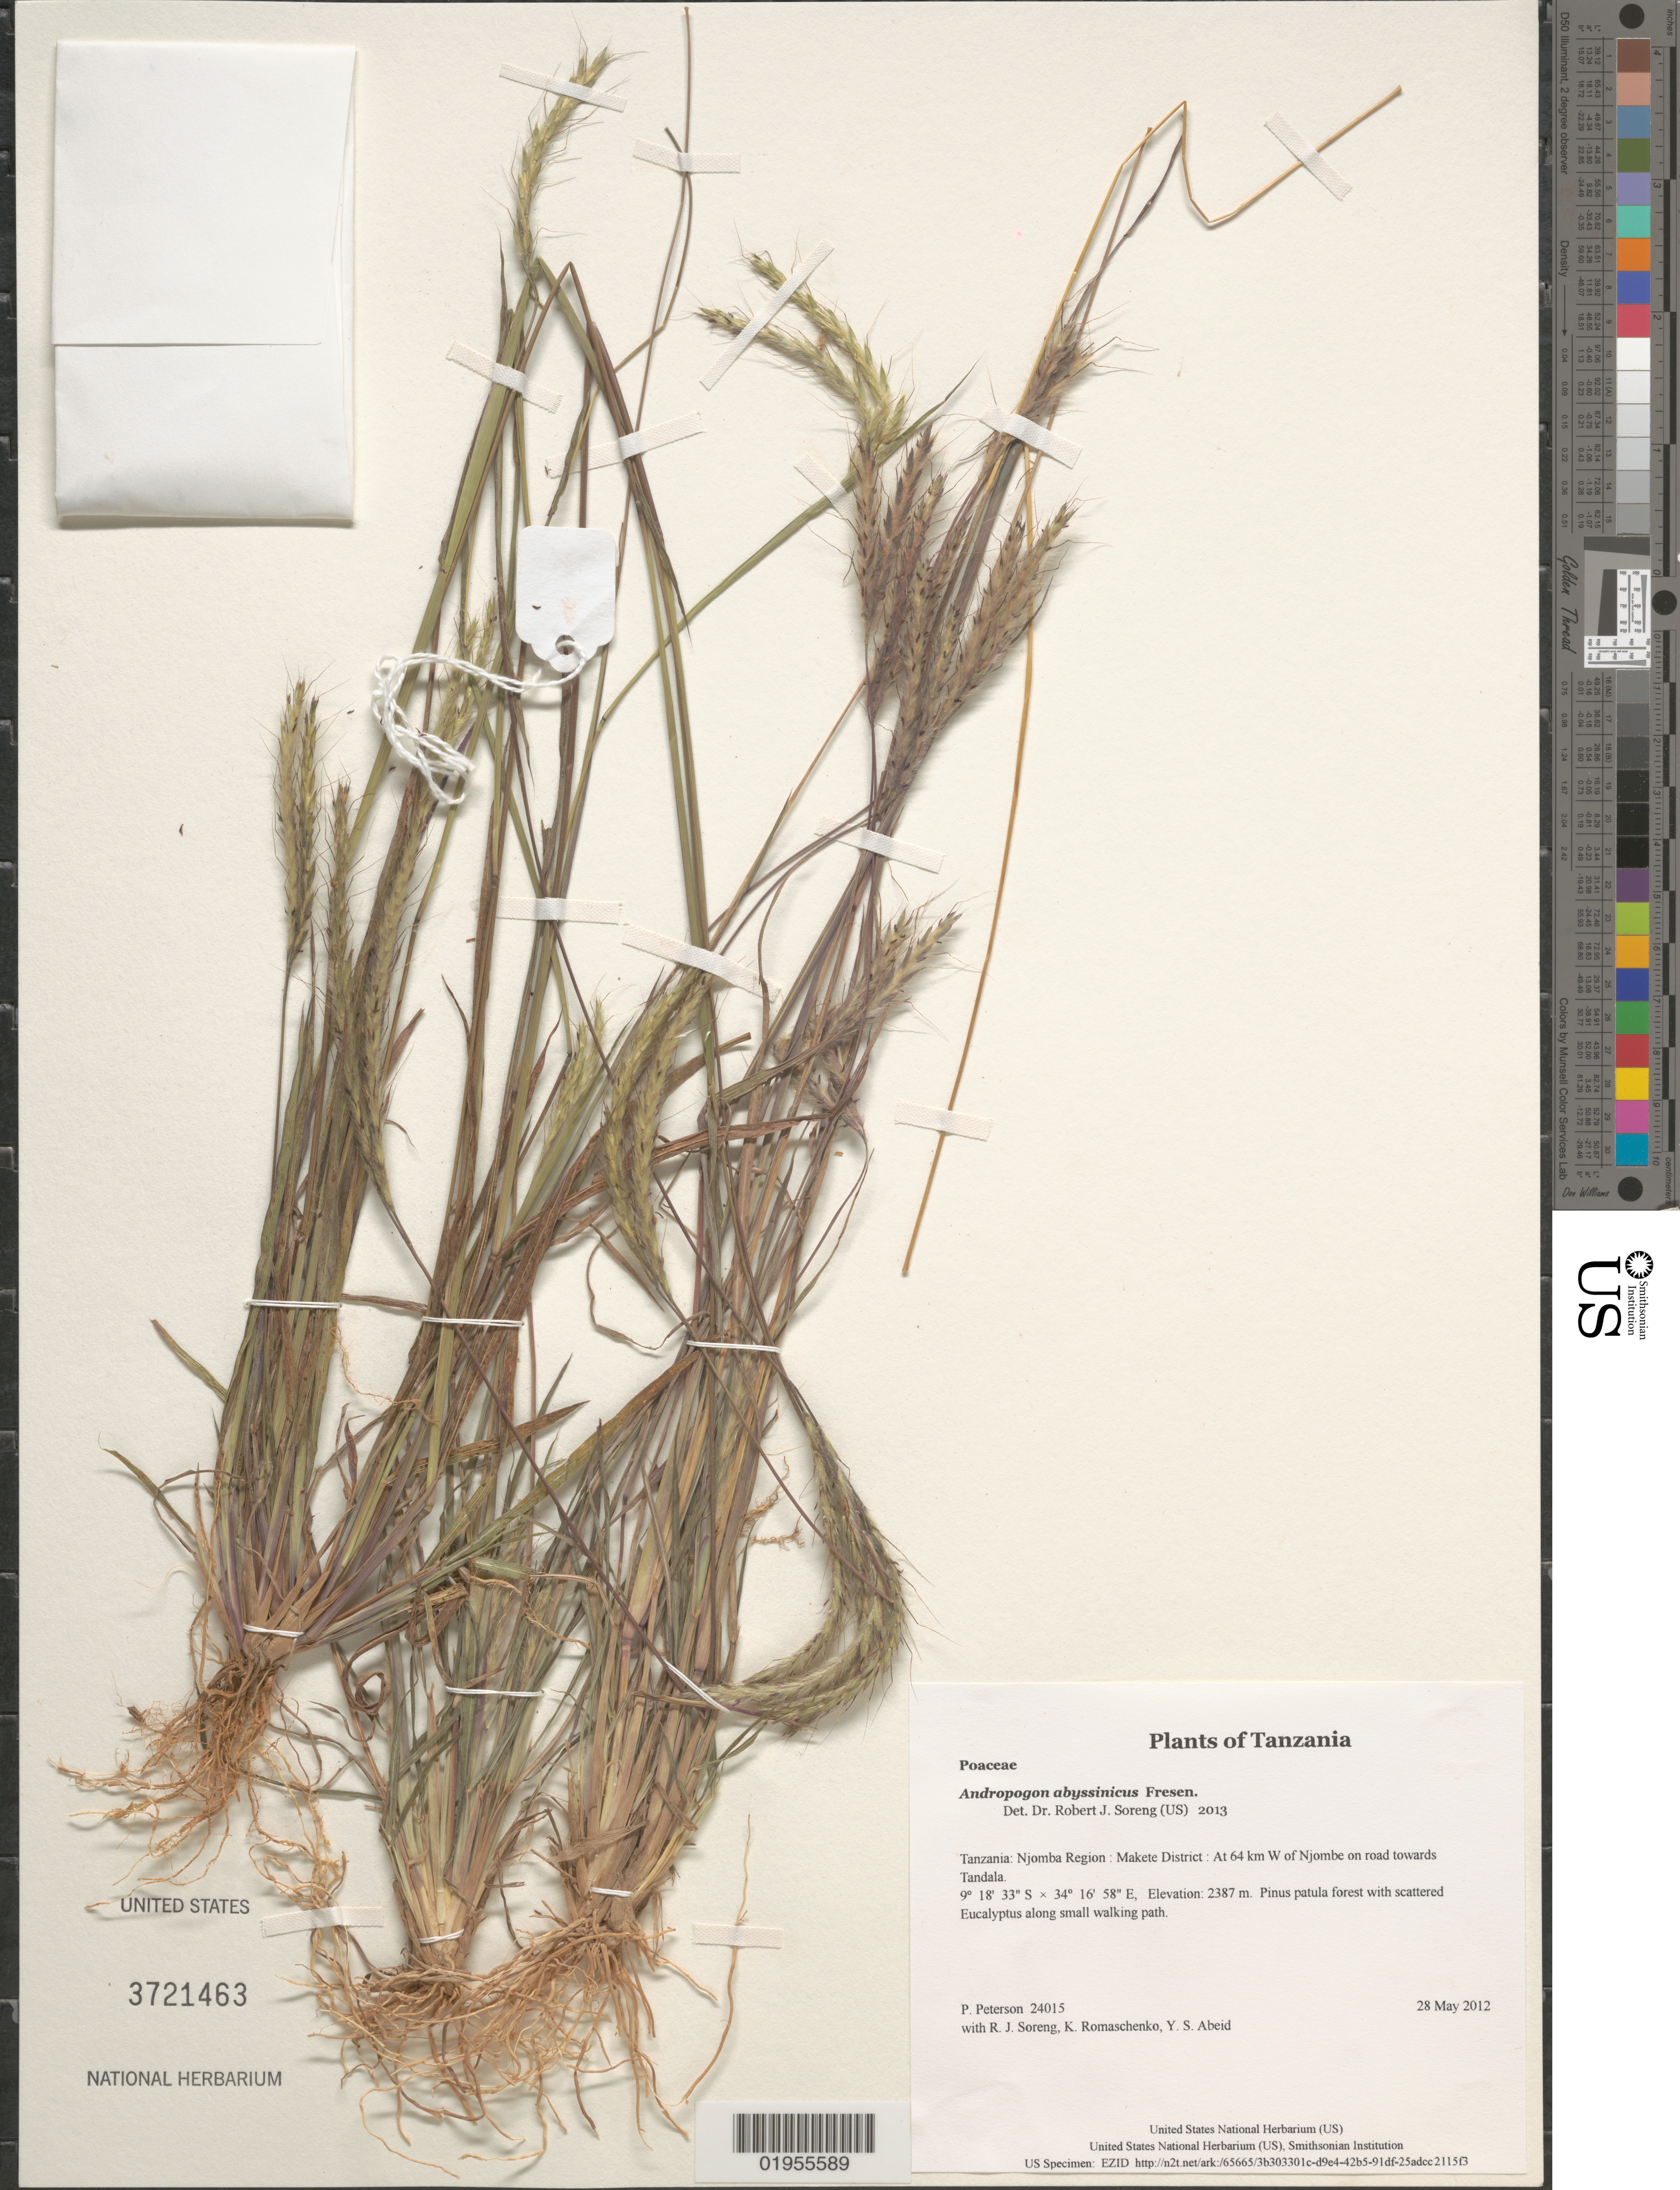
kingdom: Plantae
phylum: Tracheophyta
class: Liliopsida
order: Poales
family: Poaceae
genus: Andropogon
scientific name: Andropogon abyssinicus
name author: Fresen.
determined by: Soreng, Robert J., Research Associate (BOT), Smithsonian Institution - National Museum of Natural History (UNITED STATES)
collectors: P. M. Peterson, R. J. Soreng, K. Romaschenko & Y. Abeid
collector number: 24015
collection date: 2012-05-28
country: Tanzania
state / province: Njombe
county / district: Makete District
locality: At 64 km W of Njombe on road towards Tandala.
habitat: Pinus patula forest with scattered Eucalyptus along small walking path.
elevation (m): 2387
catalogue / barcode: US 3721463